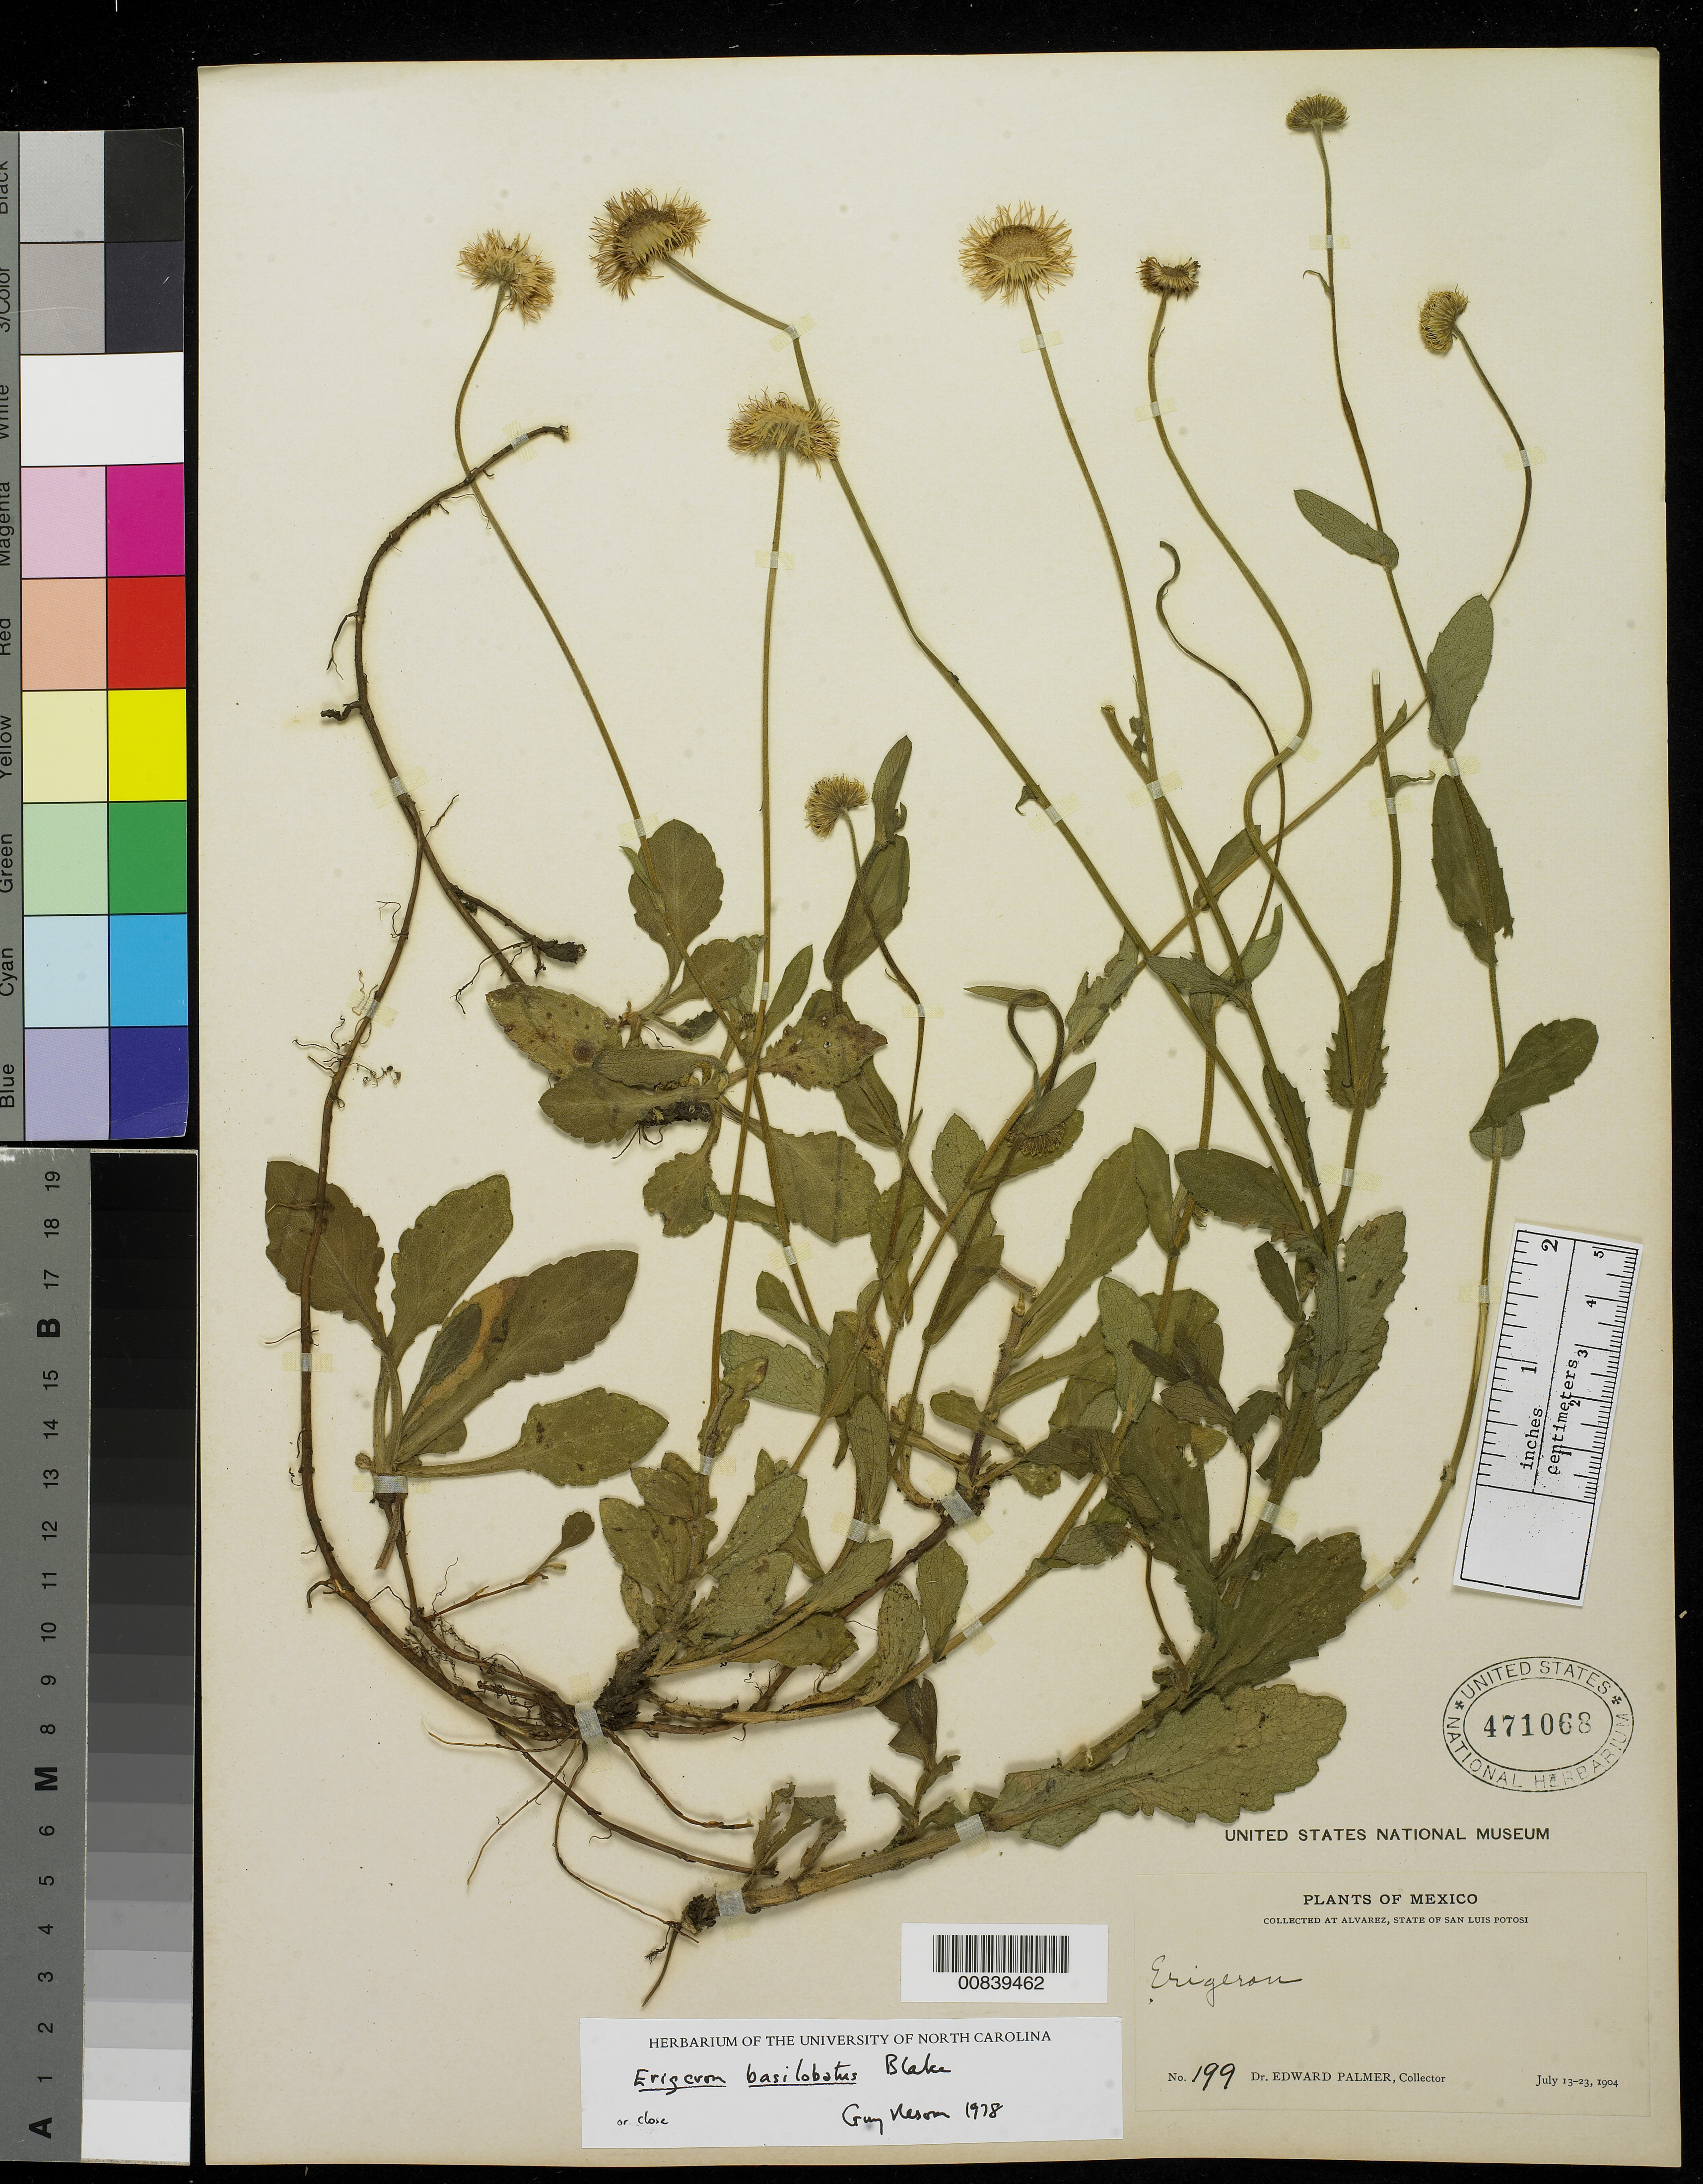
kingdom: Plantae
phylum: Tracheophyta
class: Magnoliopsida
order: Asterales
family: Asteraceae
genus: Erigeron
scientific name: Erigeron basilobatus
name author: S.F. Blake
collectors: E. Palmer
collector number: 199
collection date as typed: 13 Jul 1904 to 23 Jul 1904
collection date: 1904-07-13/1904-07-23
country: Mexico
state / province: San Luis Potosí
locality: Alvarez, San Luis Potosí.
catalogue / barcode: US 471068